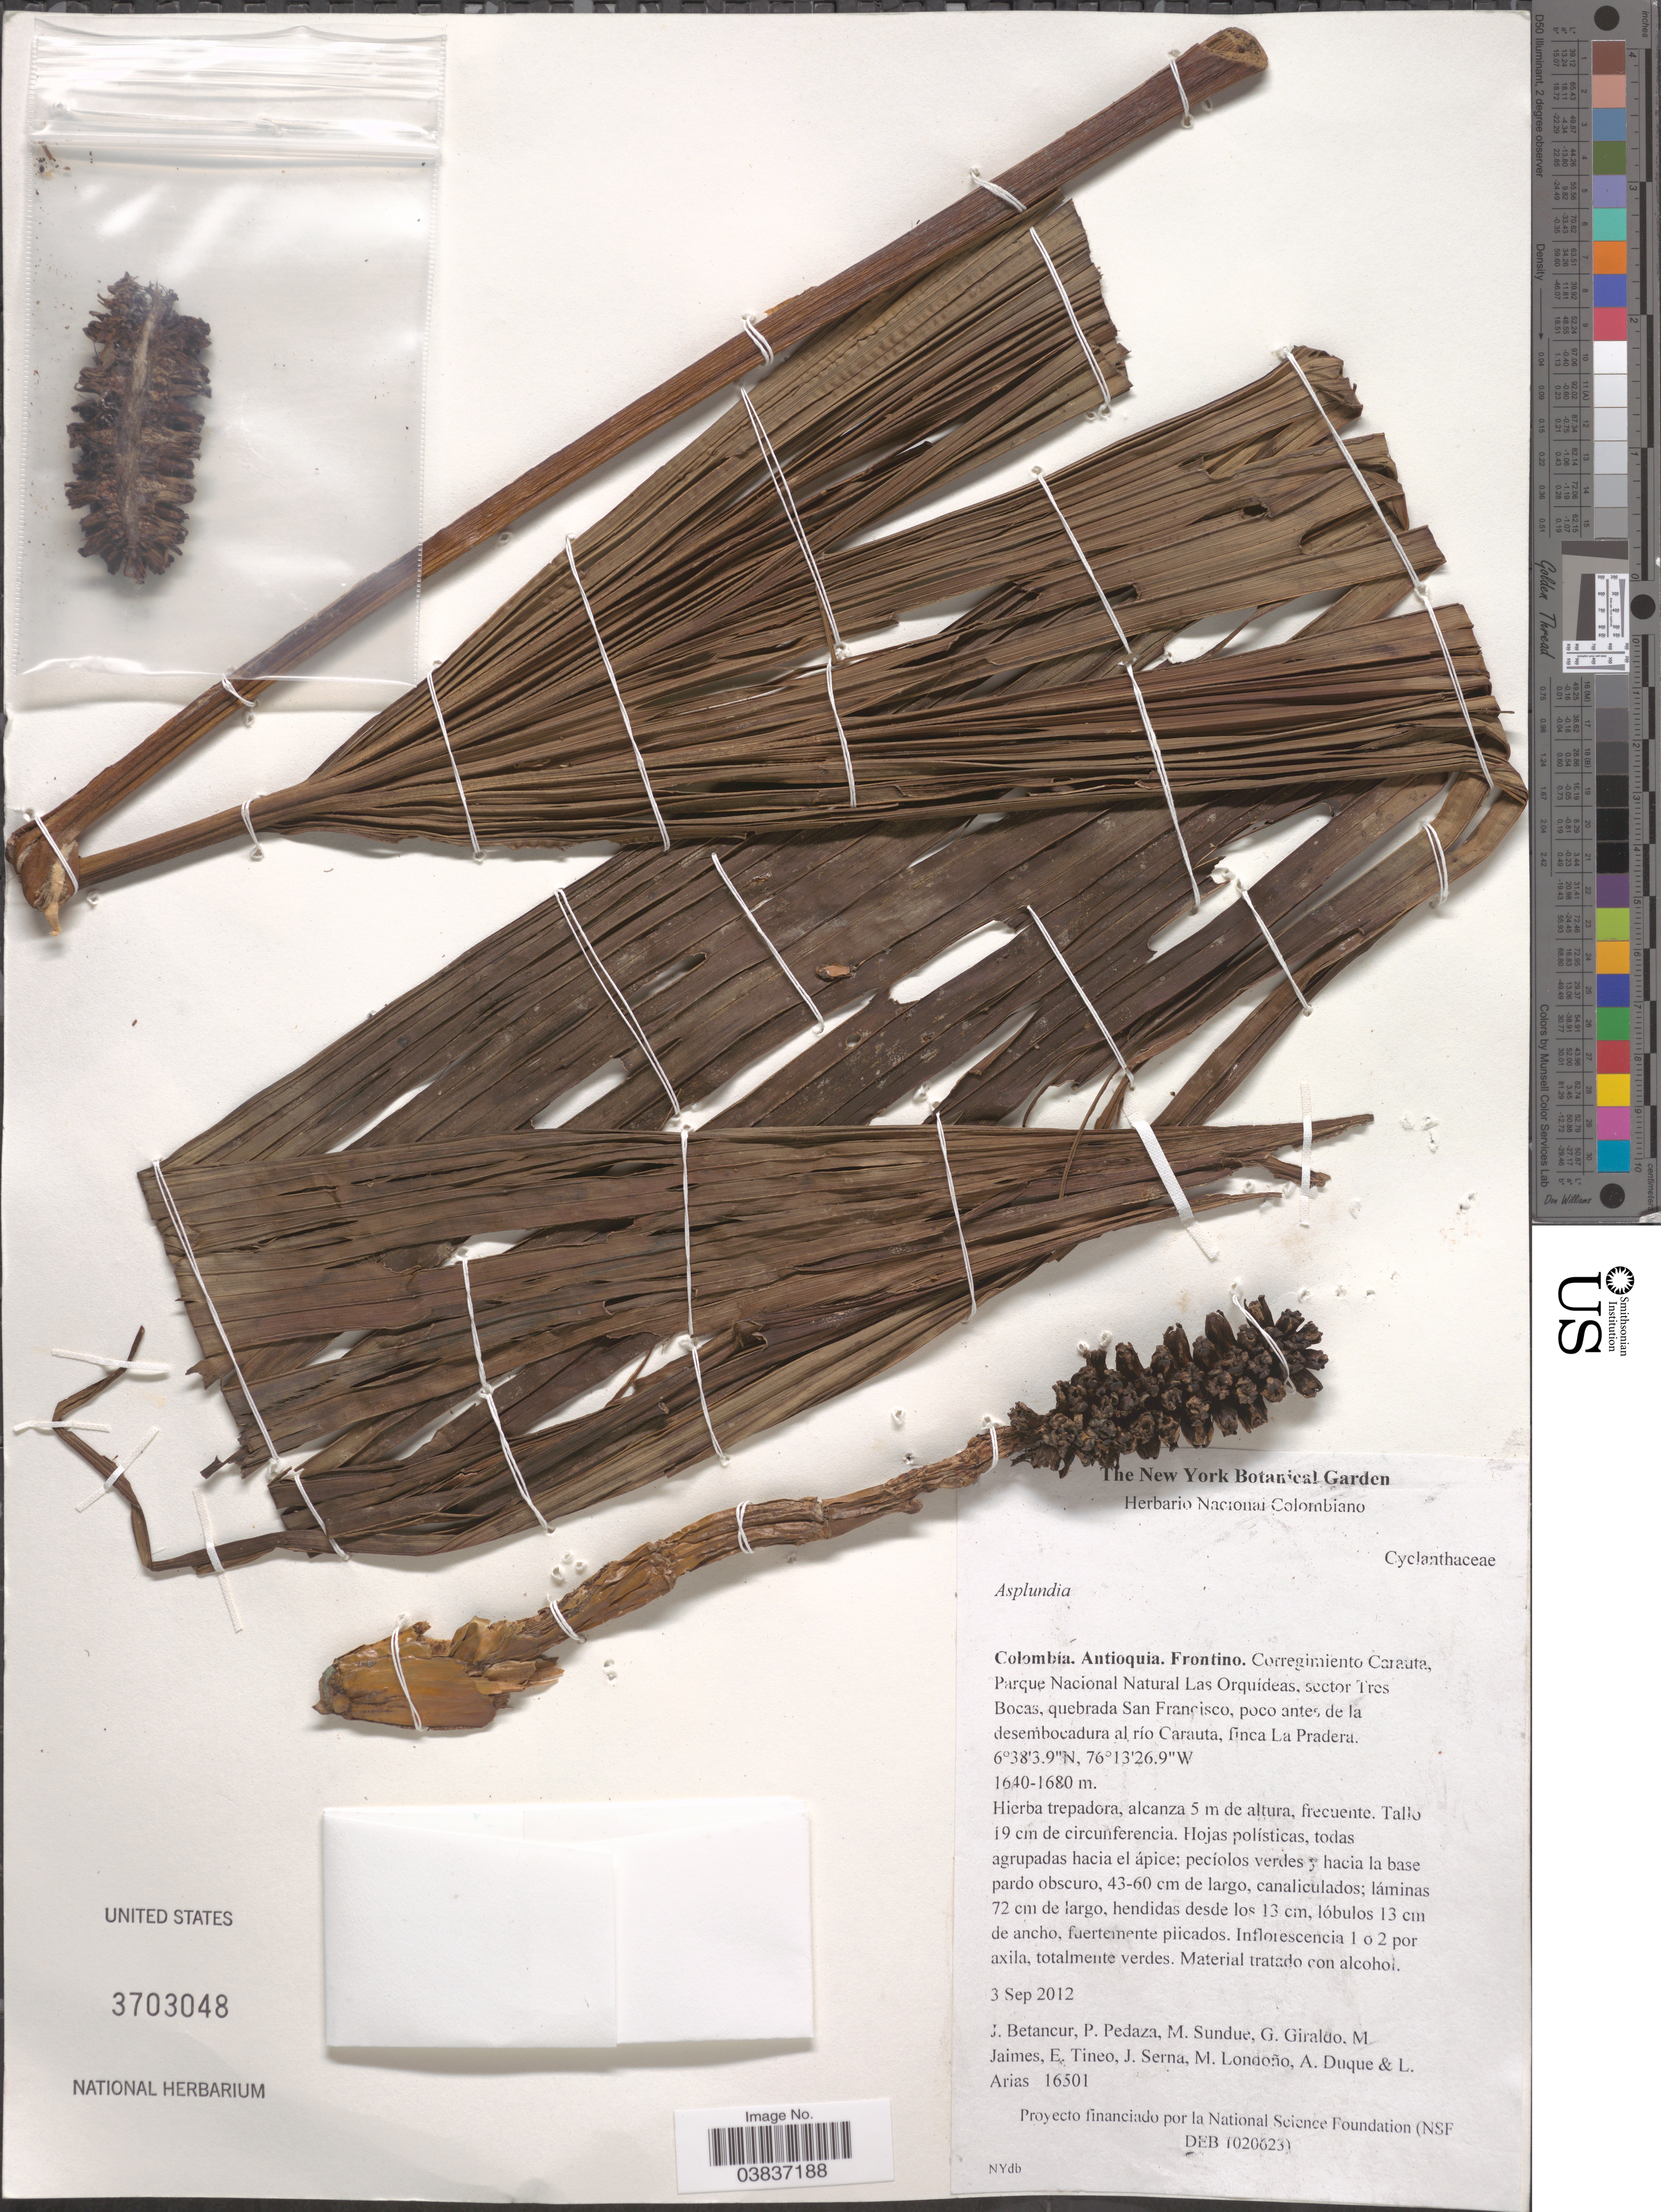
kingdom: Plantae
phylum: Tracheophyta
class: Liliopsida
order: Pandanales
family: Cyclanthaceae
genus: Asplundia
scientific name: Asplundia sp.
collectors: J. Betancur, P. Pedaza, M. Sundue, G. Giraldo & et al.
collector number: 16501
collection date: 2012-09-03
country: Colombia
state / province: Antioquia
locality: Frontino. Corregimiento Carauta, Parque Nacional Natural Las Orquídeas, sector Tres Bocas, quebrada San Francisco, poco antes de la desembocadura al río Carauta, finca La Pradera.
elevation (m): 1640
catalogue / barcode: US 3703048